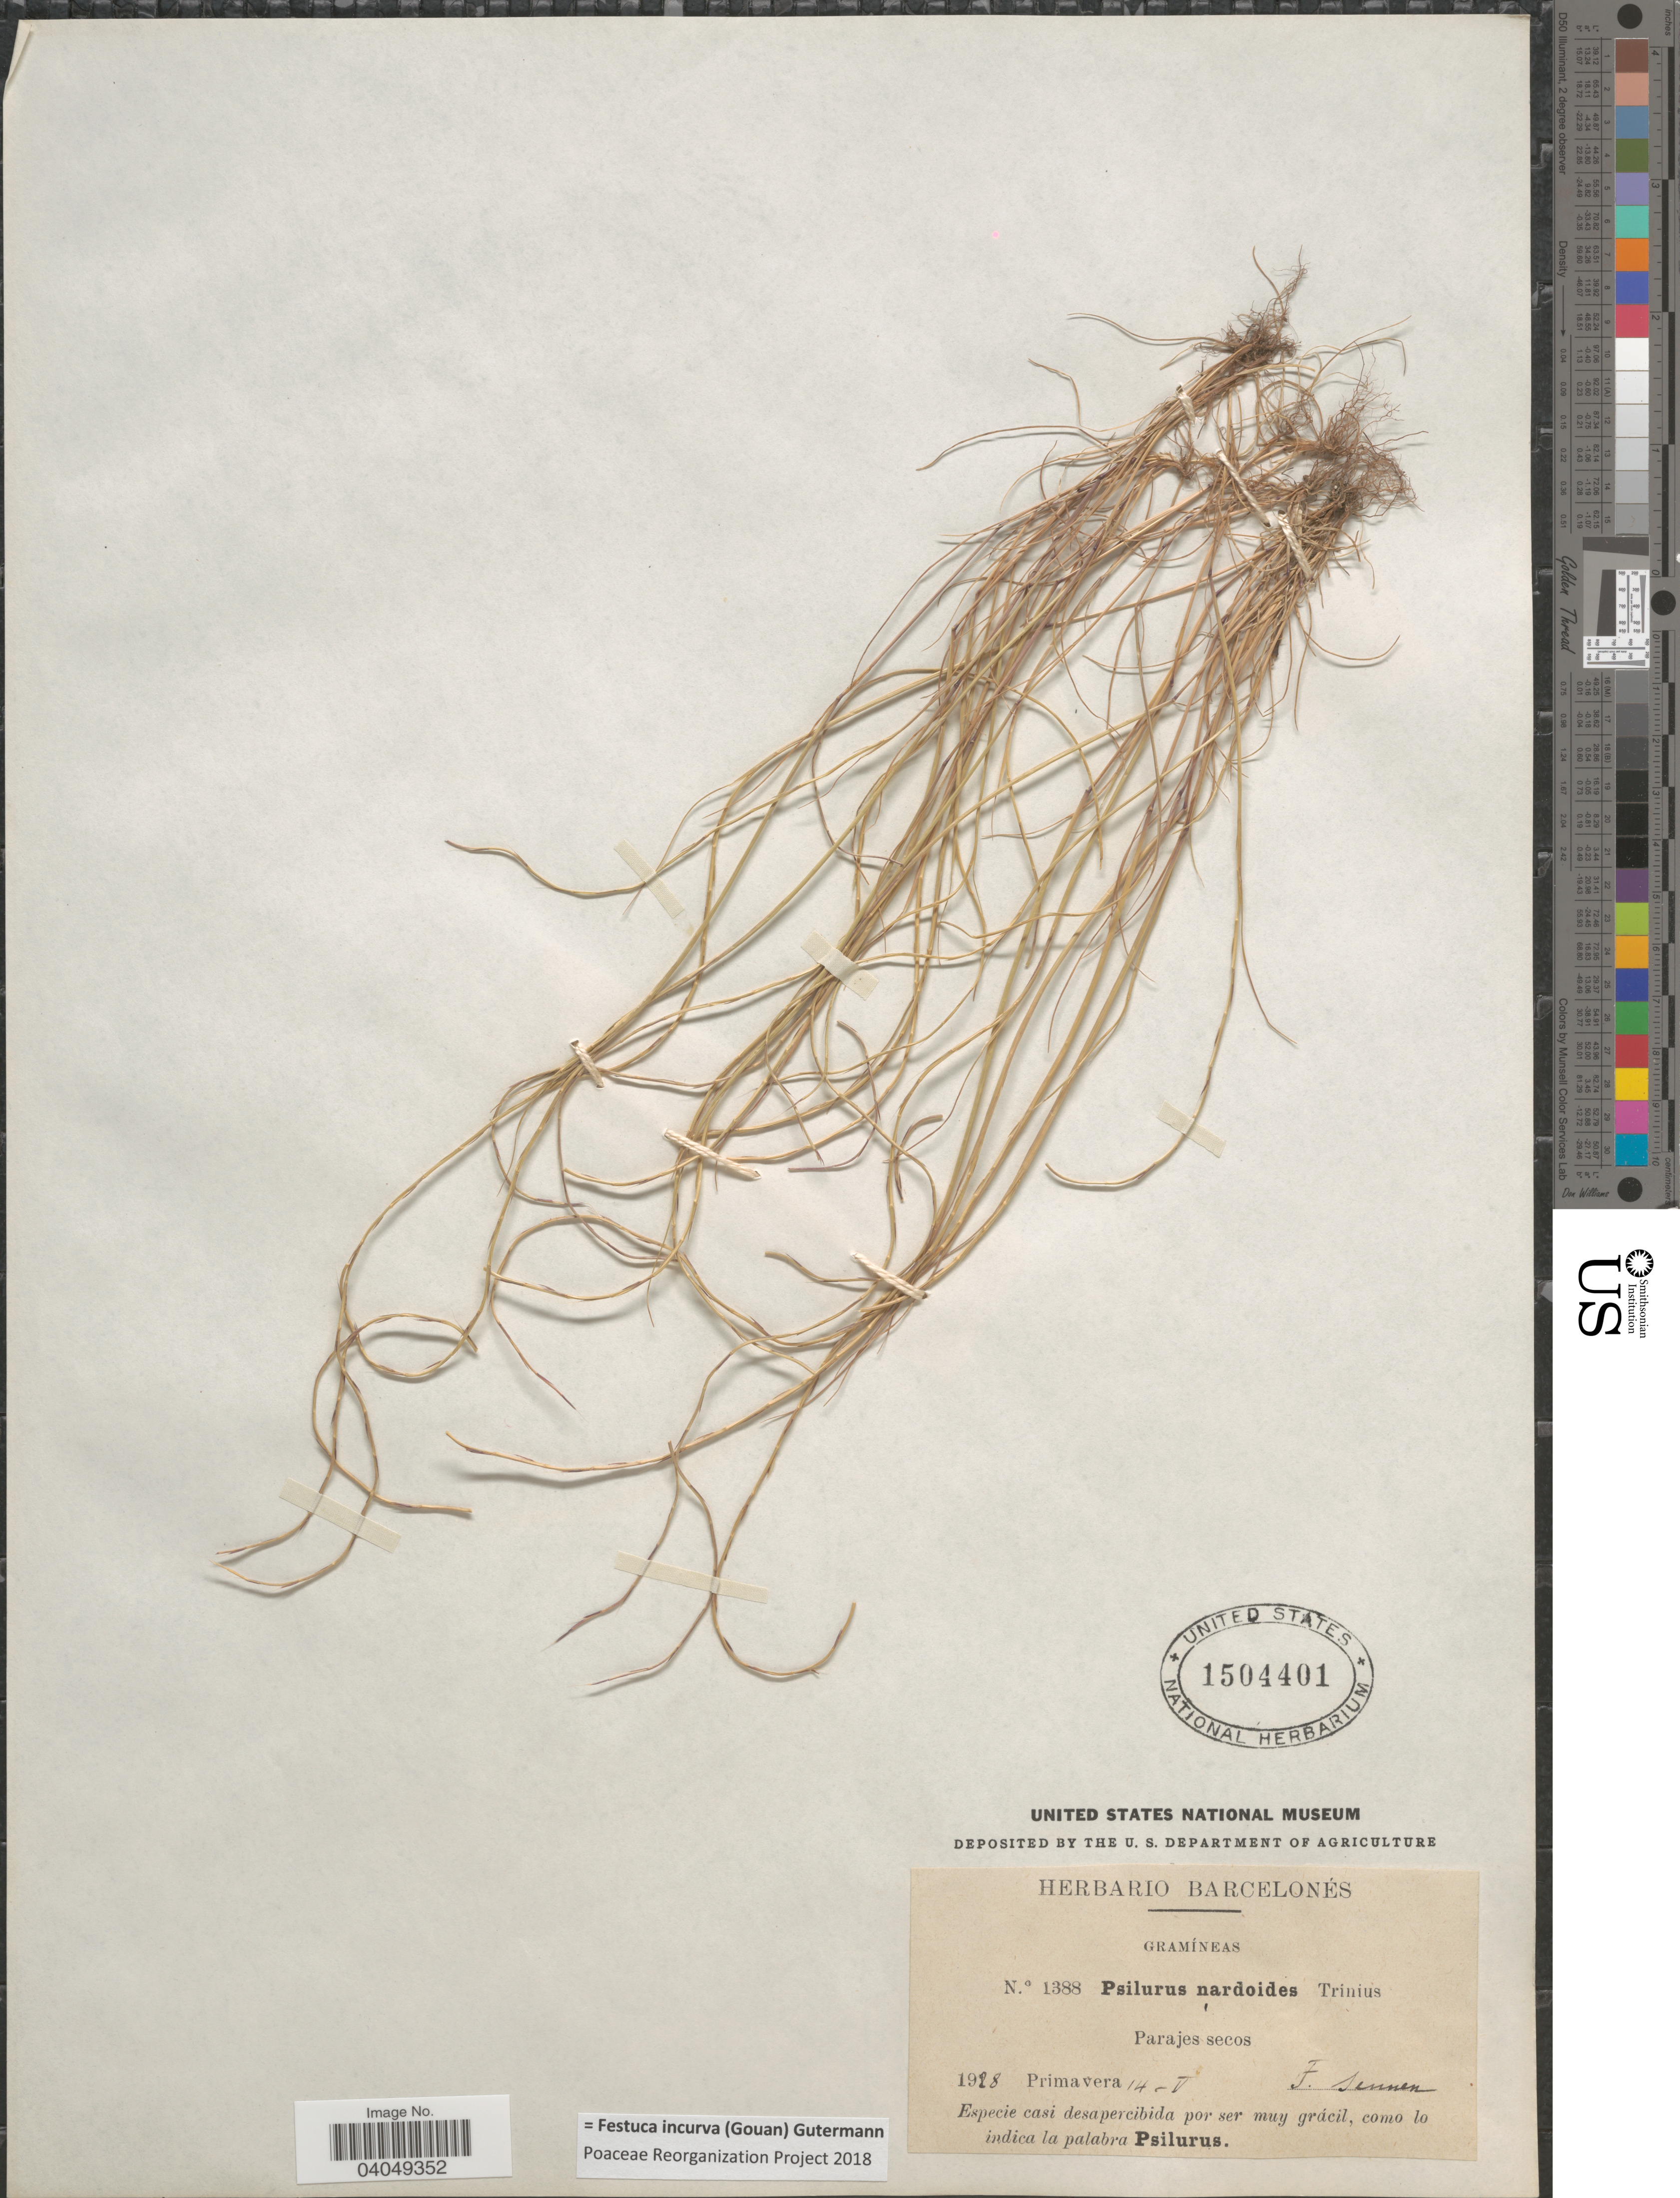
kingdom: Plantae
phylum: Tracheophyta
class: Liliopsida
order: Poales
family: Poaceae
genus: Festuca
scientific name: Festuca incurva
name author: (Gouan) Gutermann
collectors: E. Sennen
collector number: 1388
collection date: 1928-05-14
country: Spain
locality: Primavera.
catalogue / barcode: US 1504401